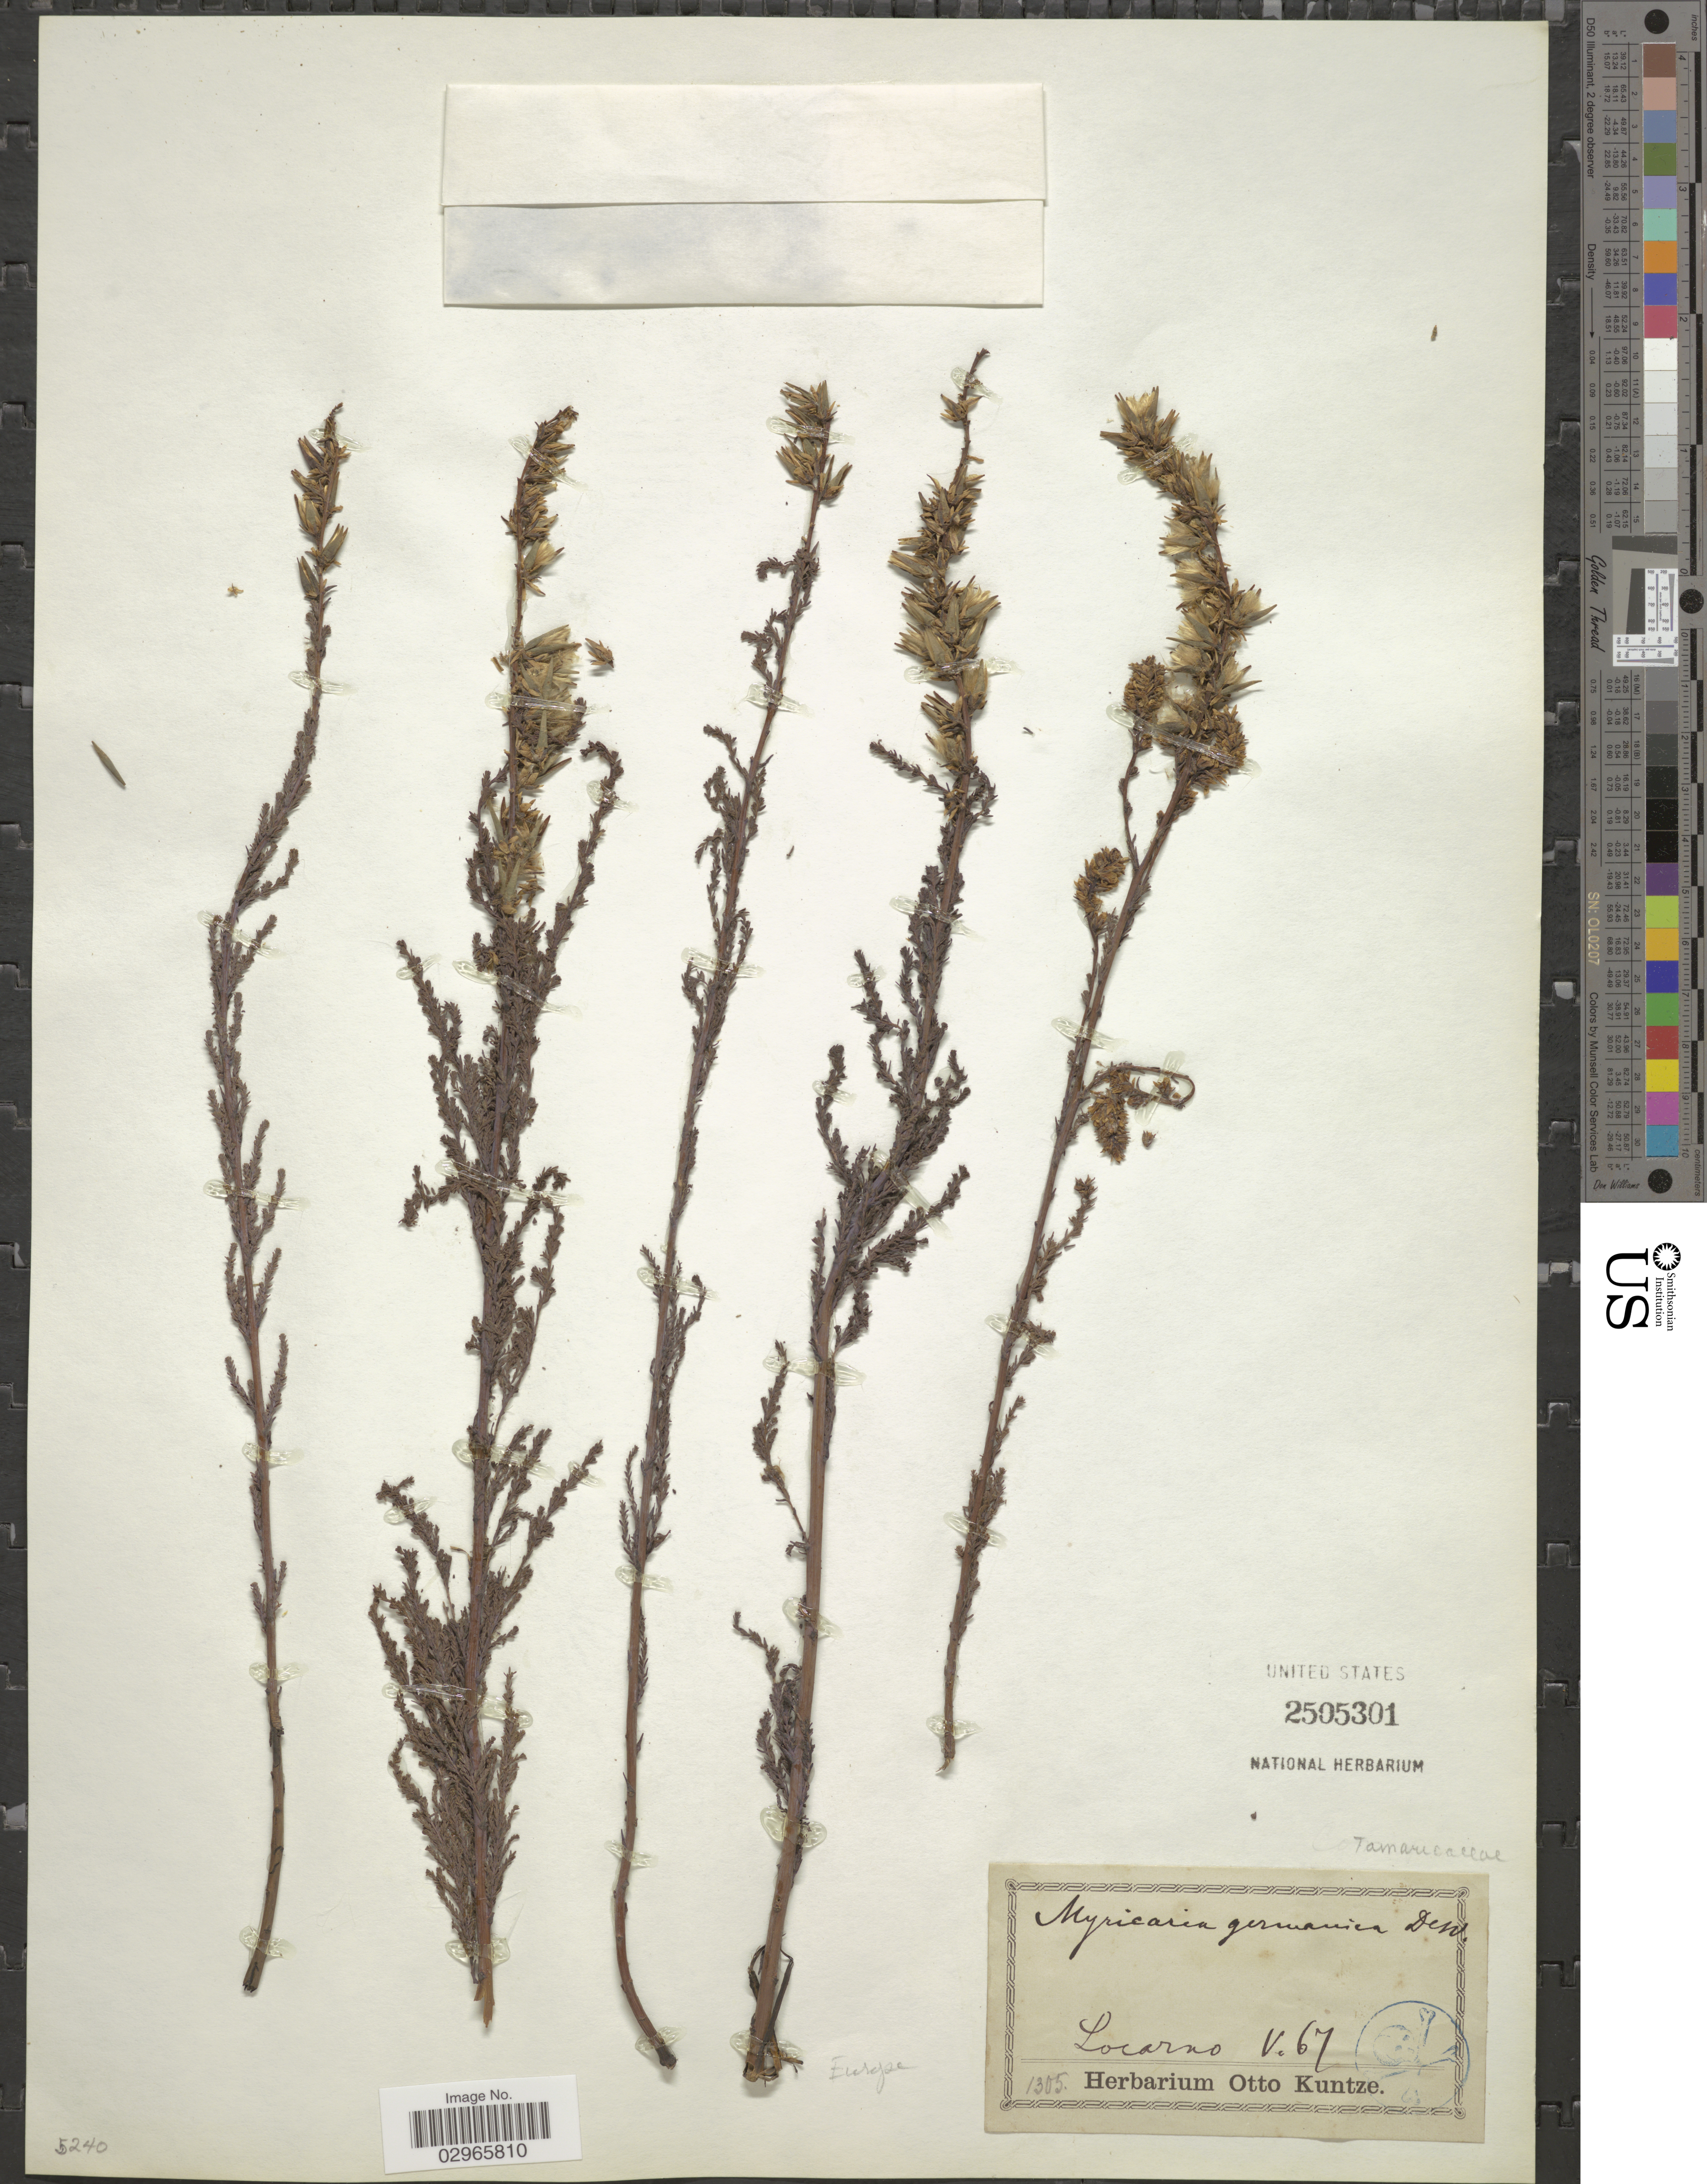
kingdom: Plantae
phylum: Tracheophyta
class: Magnoliopsida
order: Caryophyllales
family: Tamaricaceae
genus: Myricaria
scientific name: Myricaria germanica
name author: (L.) Desv.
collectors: ex herb. Otto Kuntze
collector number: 1305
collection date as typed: Transcribed d/m/y: /5/67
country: Switzerland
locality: Europe. Locarno.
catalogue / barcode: US 2505301